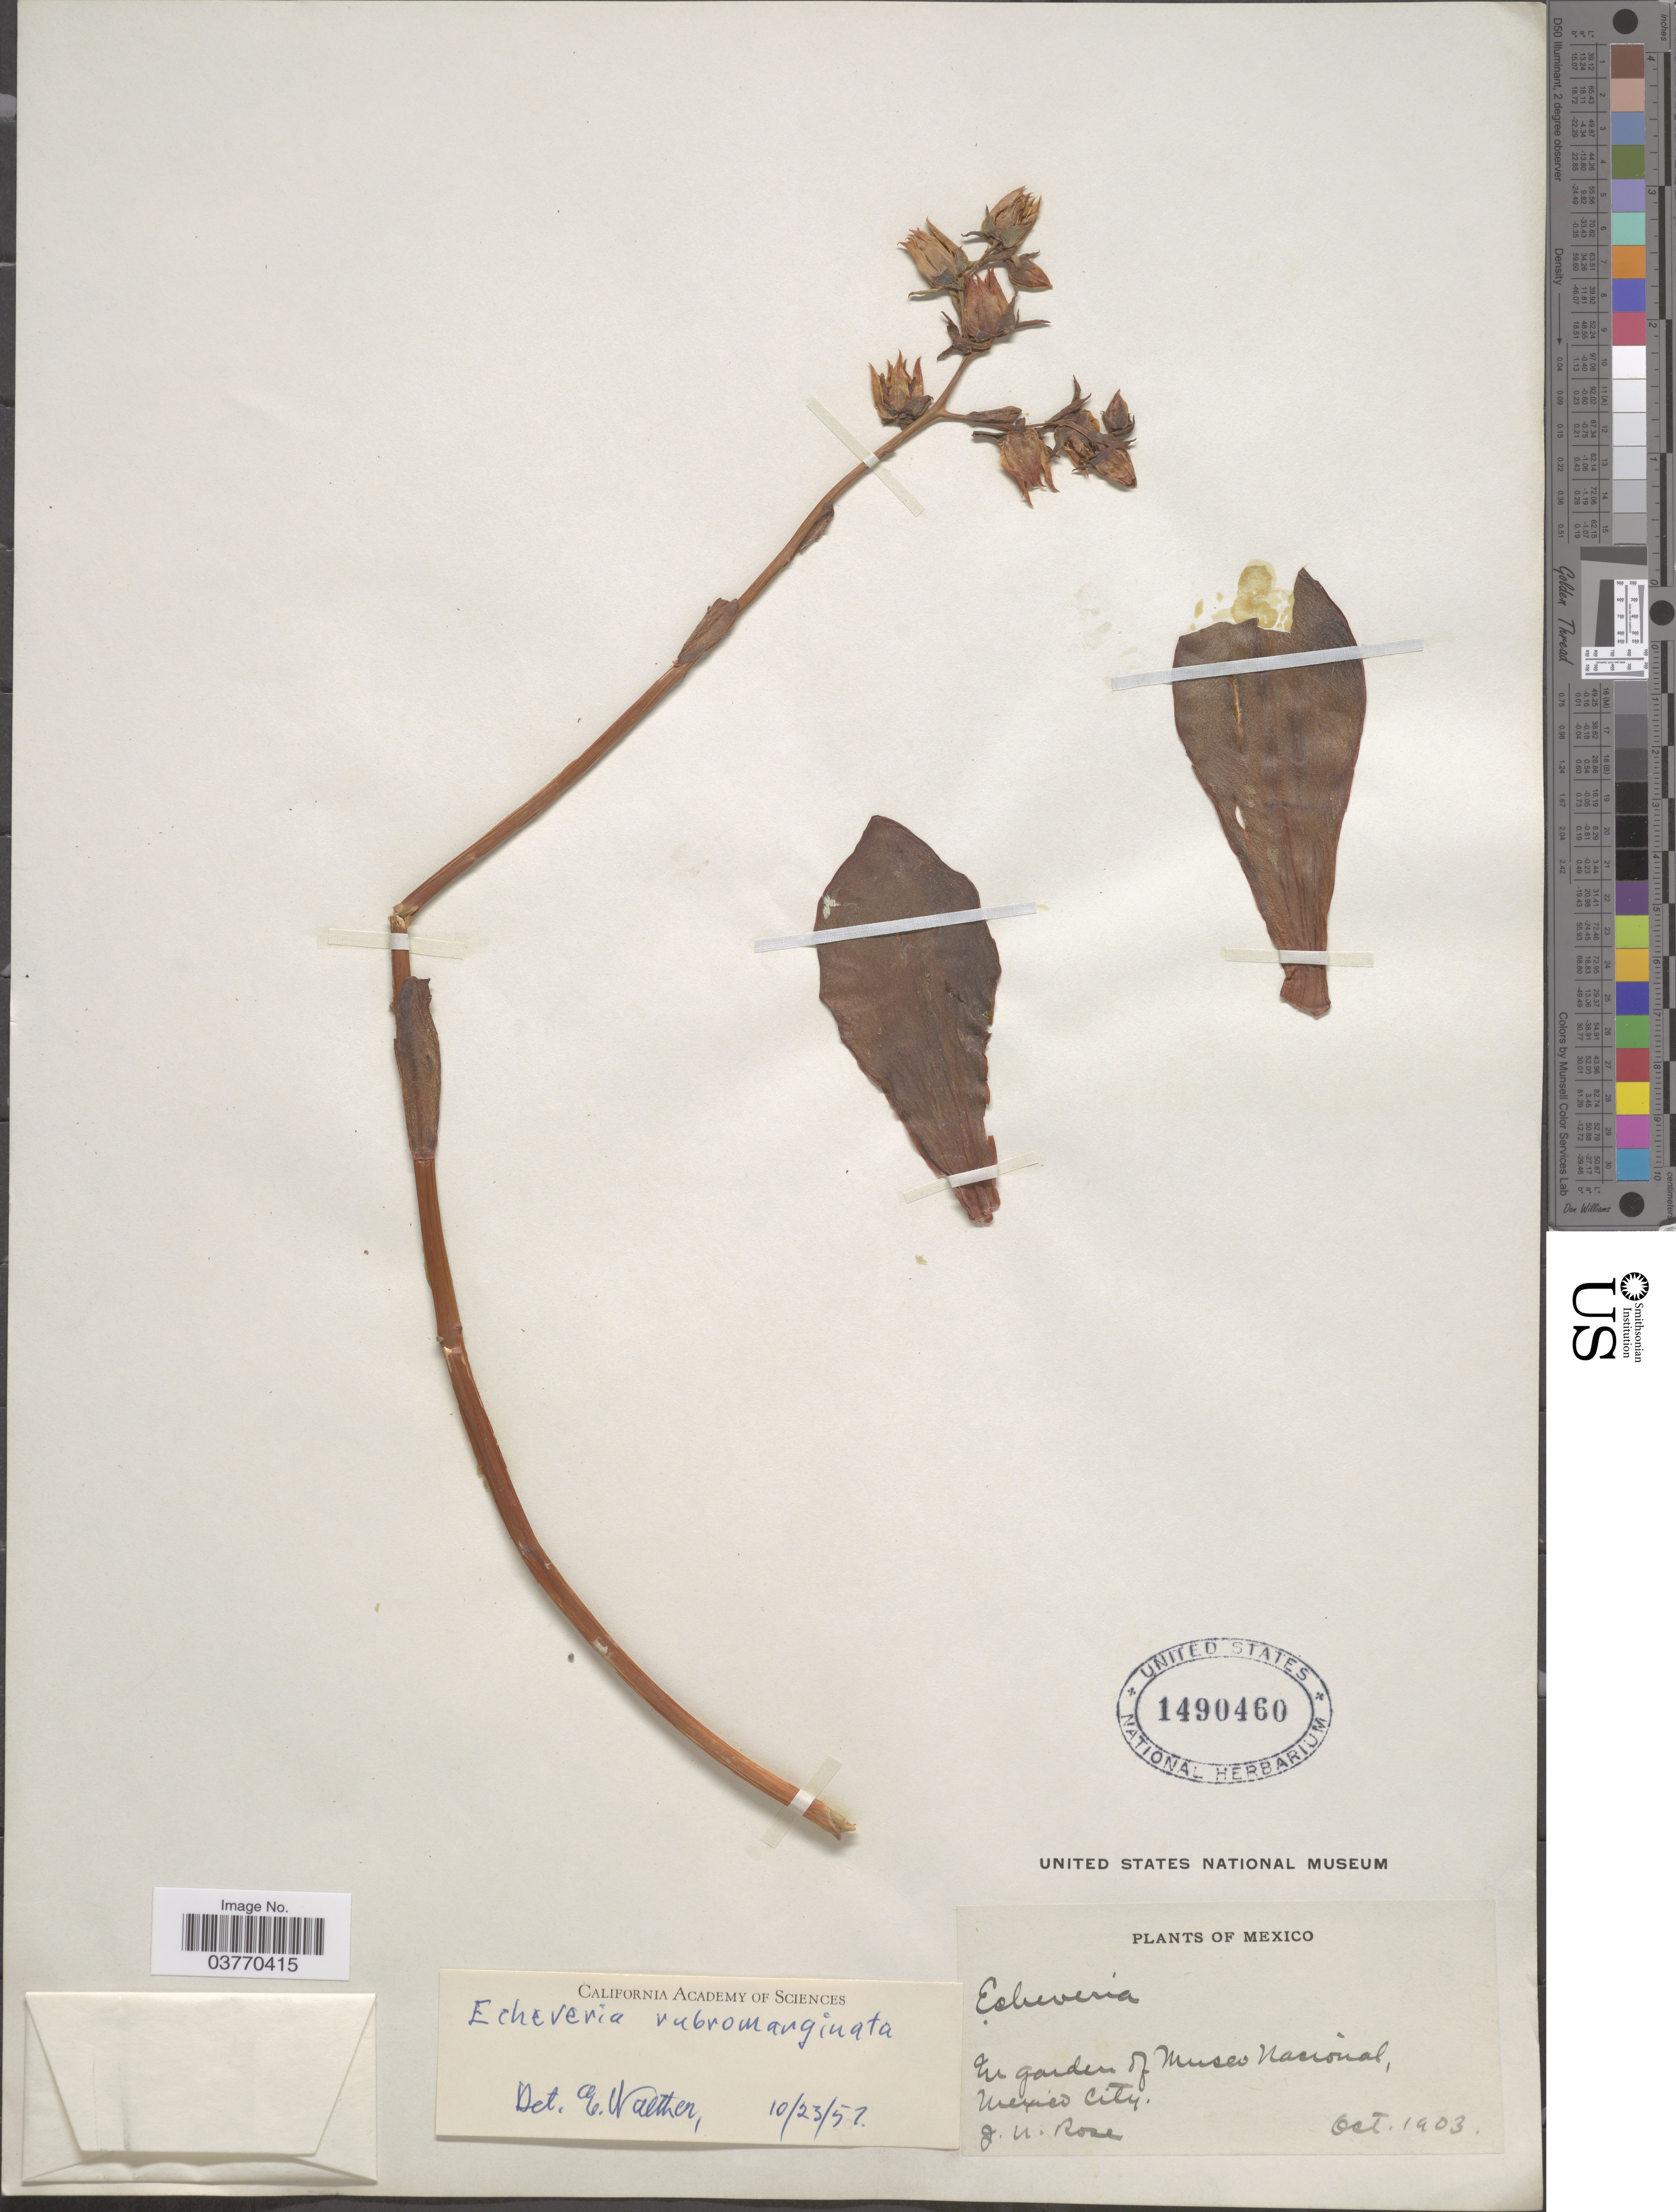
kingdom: Plantae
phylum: Tracheophyta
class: Magnoliopsida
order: Saxifragales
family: Crassulaceae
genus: Echeveria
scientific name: Echeveria rubromarginata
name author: Rose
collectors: J. N. Rose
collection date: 1903-10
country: Mexico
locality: In garden of Museo Nacional, Mexico City.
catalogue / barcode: US 1490460